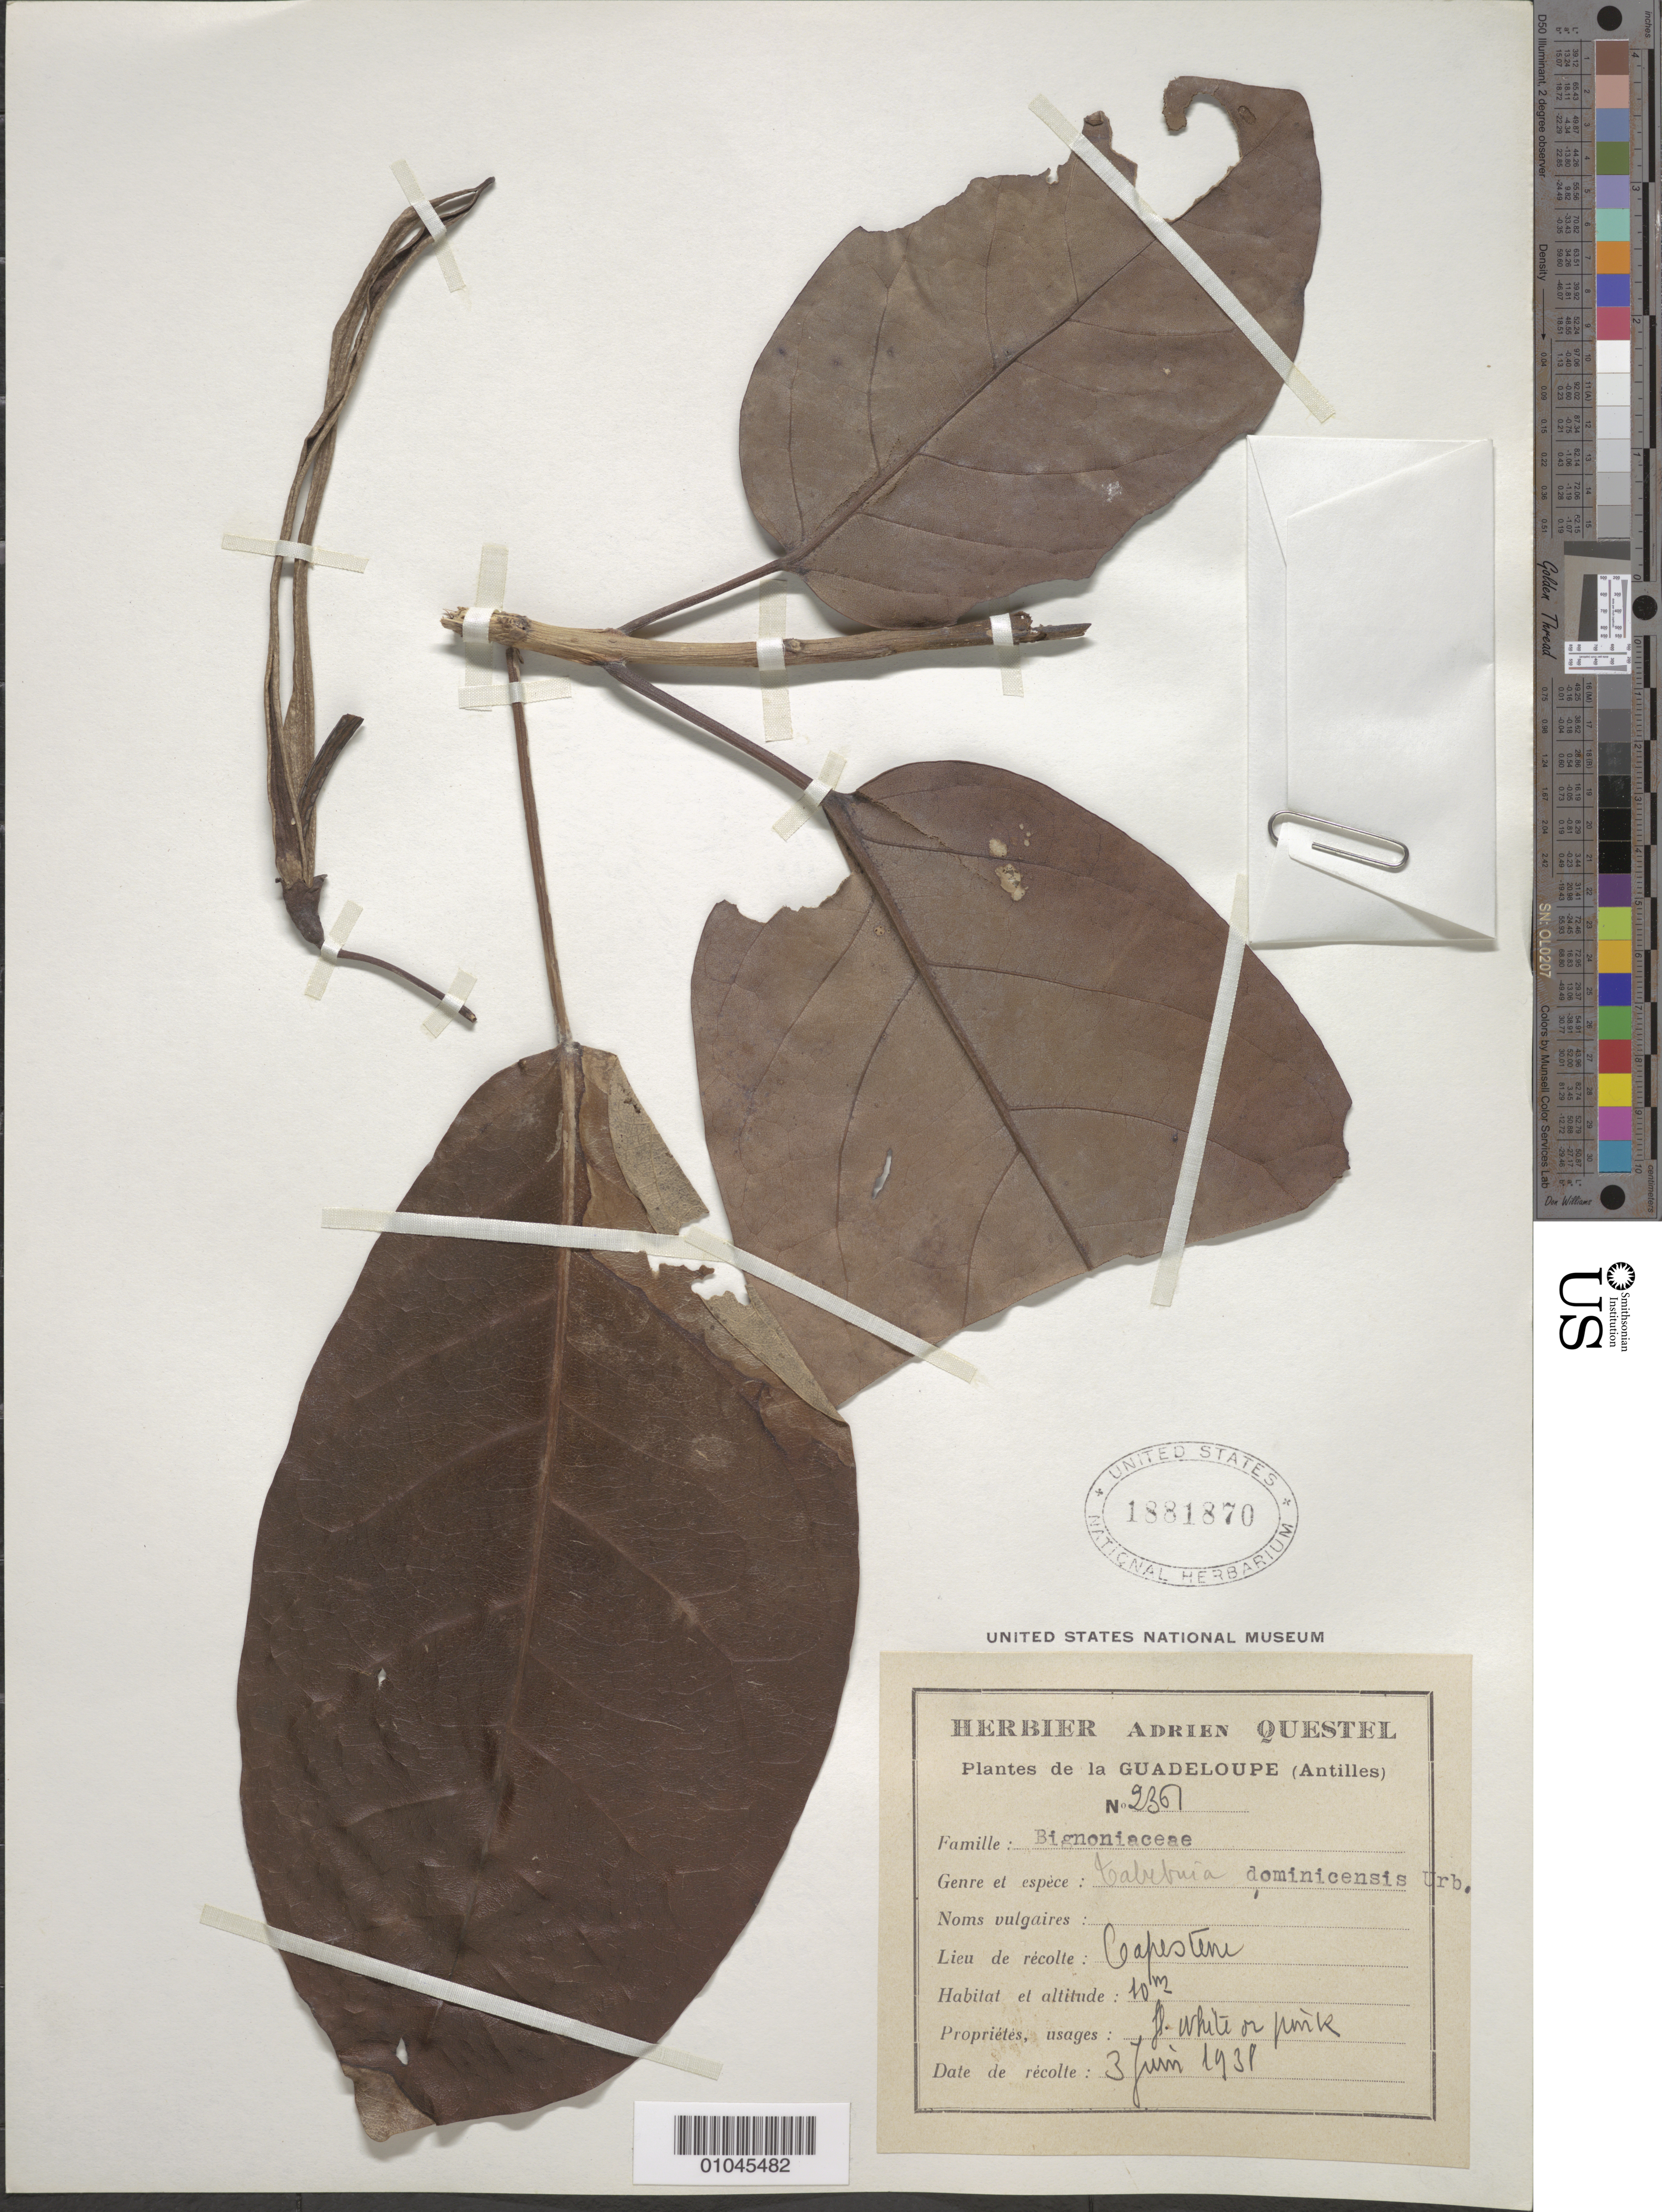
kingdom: Plantae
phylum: Tracheophyta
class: Magnoliopsida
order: Lamiales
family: Bignoniaceae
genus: Tabebuia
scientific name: Tabebuia pallida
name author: (Lindl.) Miers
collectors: A. Questel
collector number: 2361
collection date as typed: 03 Jun 1938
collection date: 1938-06-03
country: Guadeloupe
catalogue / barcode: US 1881870